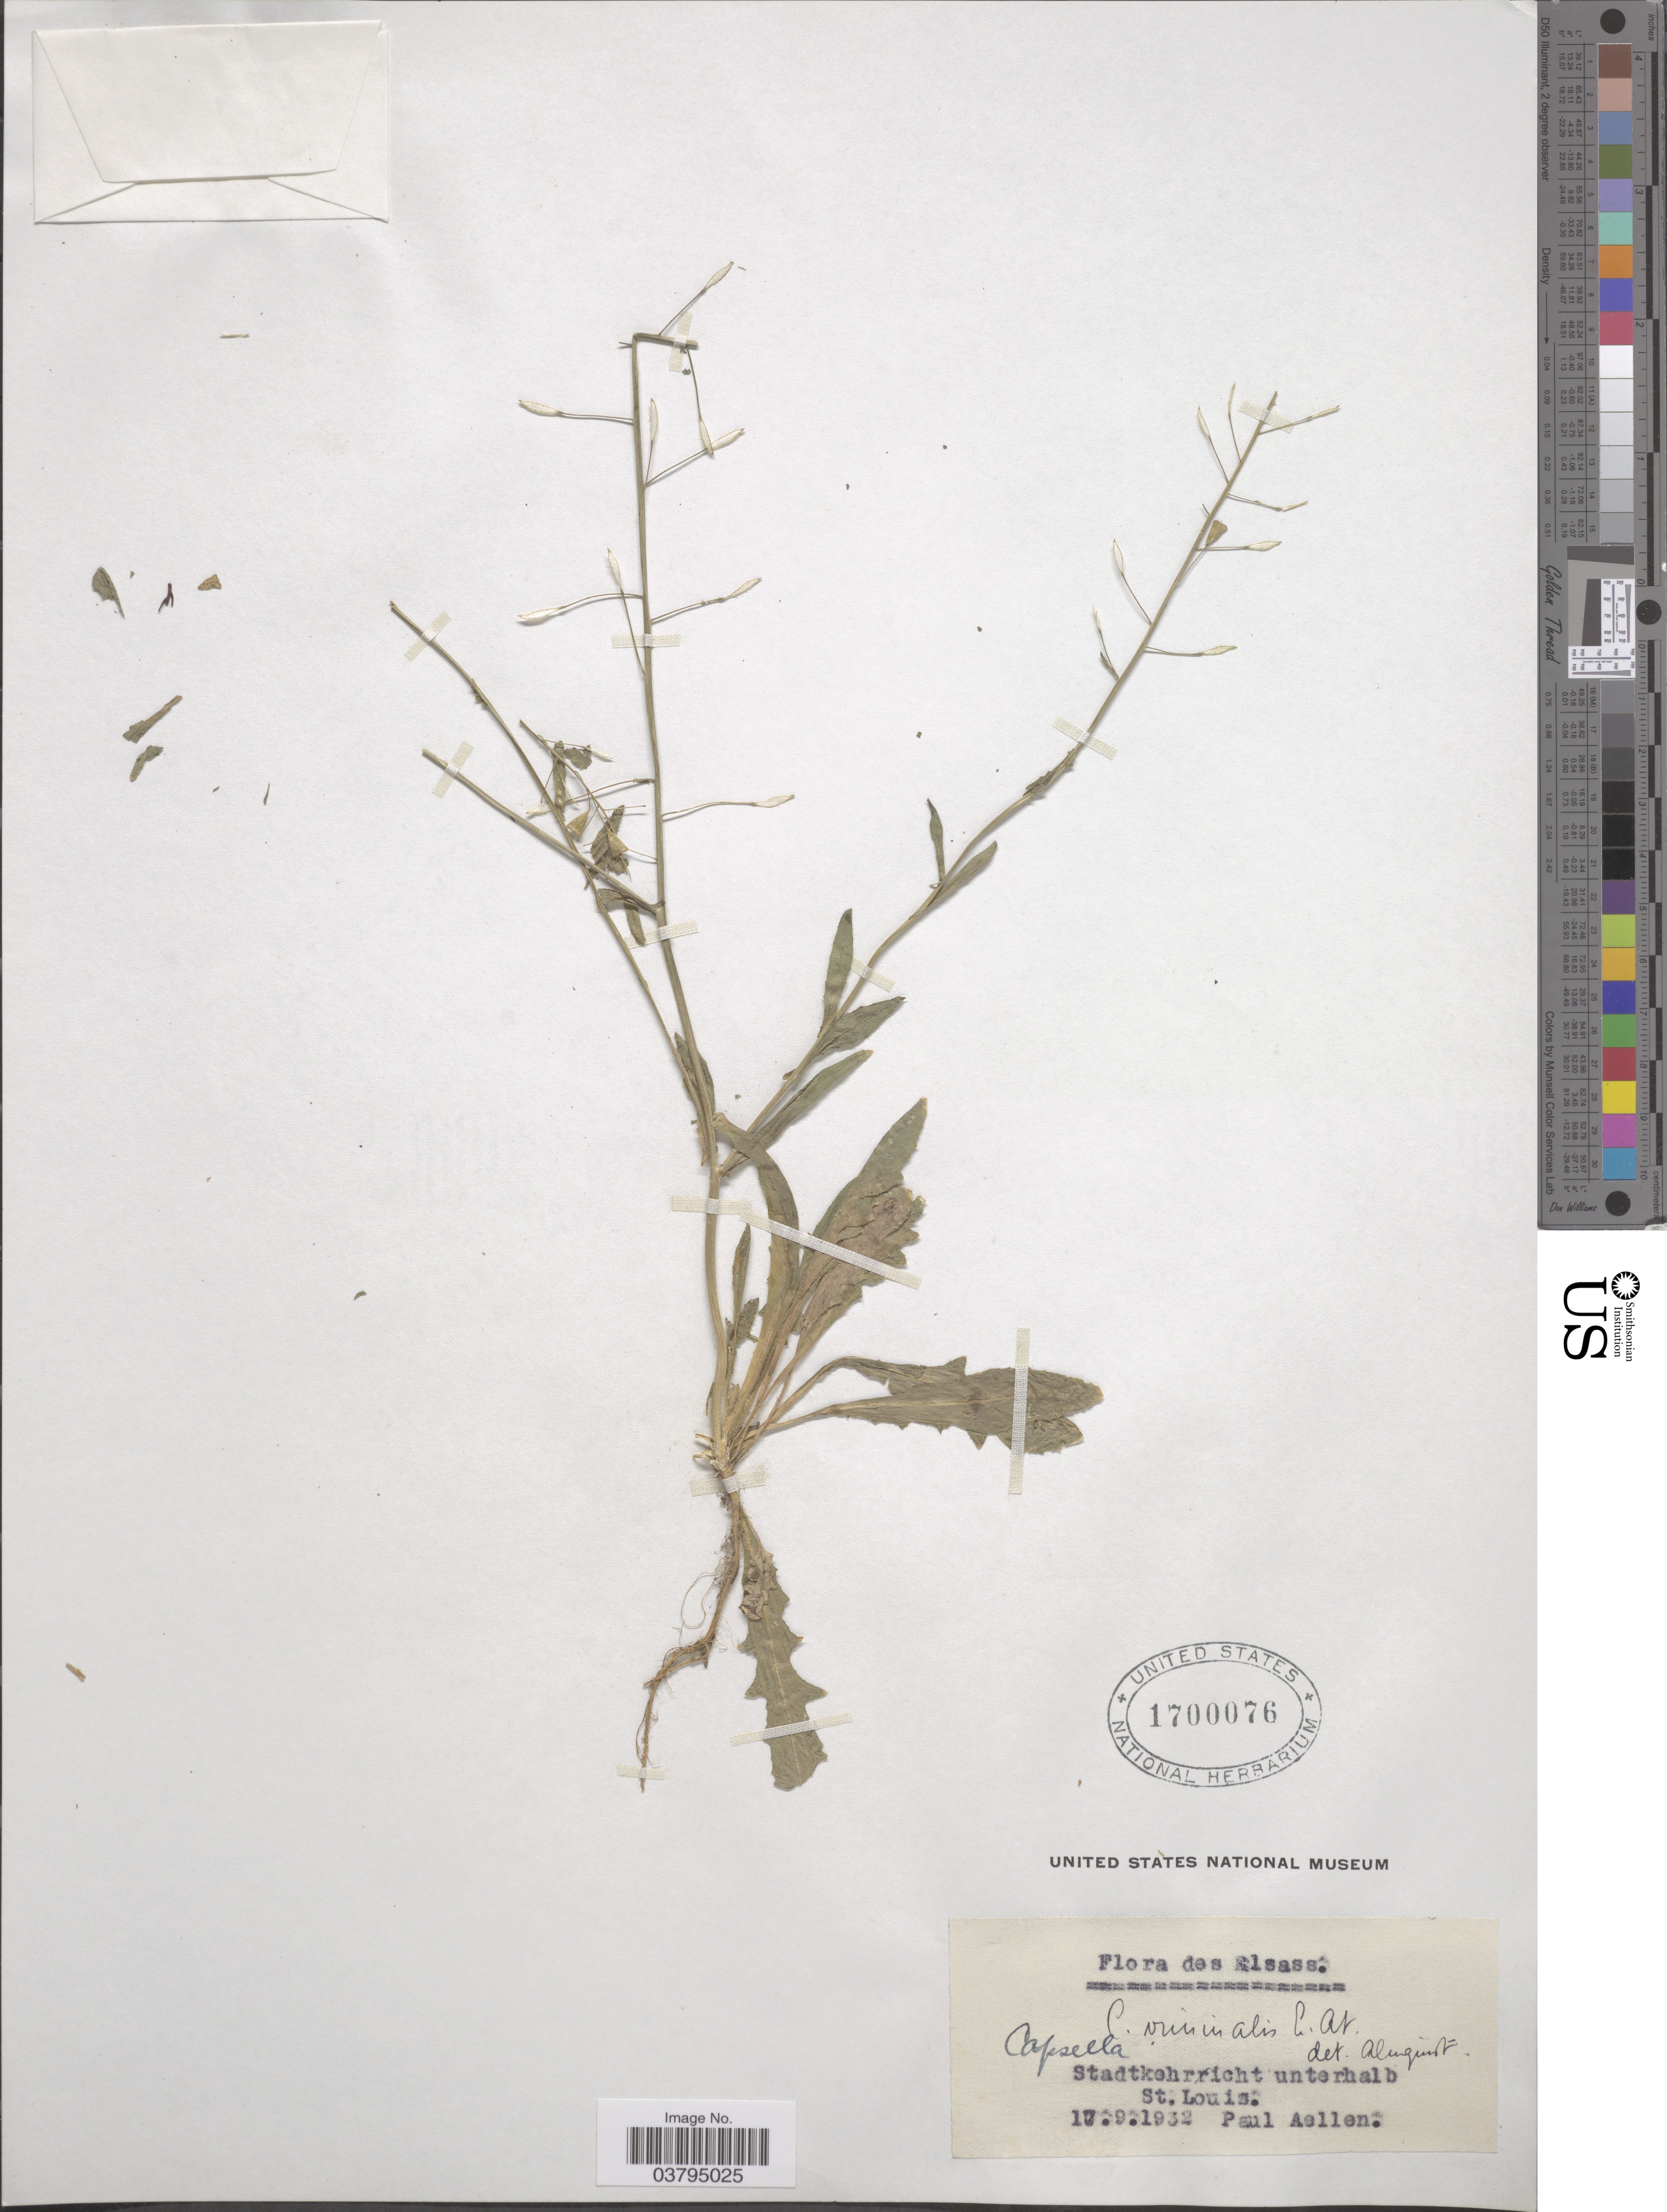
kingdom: Plantae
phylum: Tracheophyta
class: Magnoliopsida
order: Brassicales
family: Brassicaceae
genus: Capsella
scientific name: Capsella viminalis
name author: (E.B. Almq.) E.B. Almq.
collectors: P. Aellen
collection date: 1932-09-17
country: France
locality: Elsass. Stadtkehrricht unterhalb St. Louis.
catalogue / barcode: US 1700076